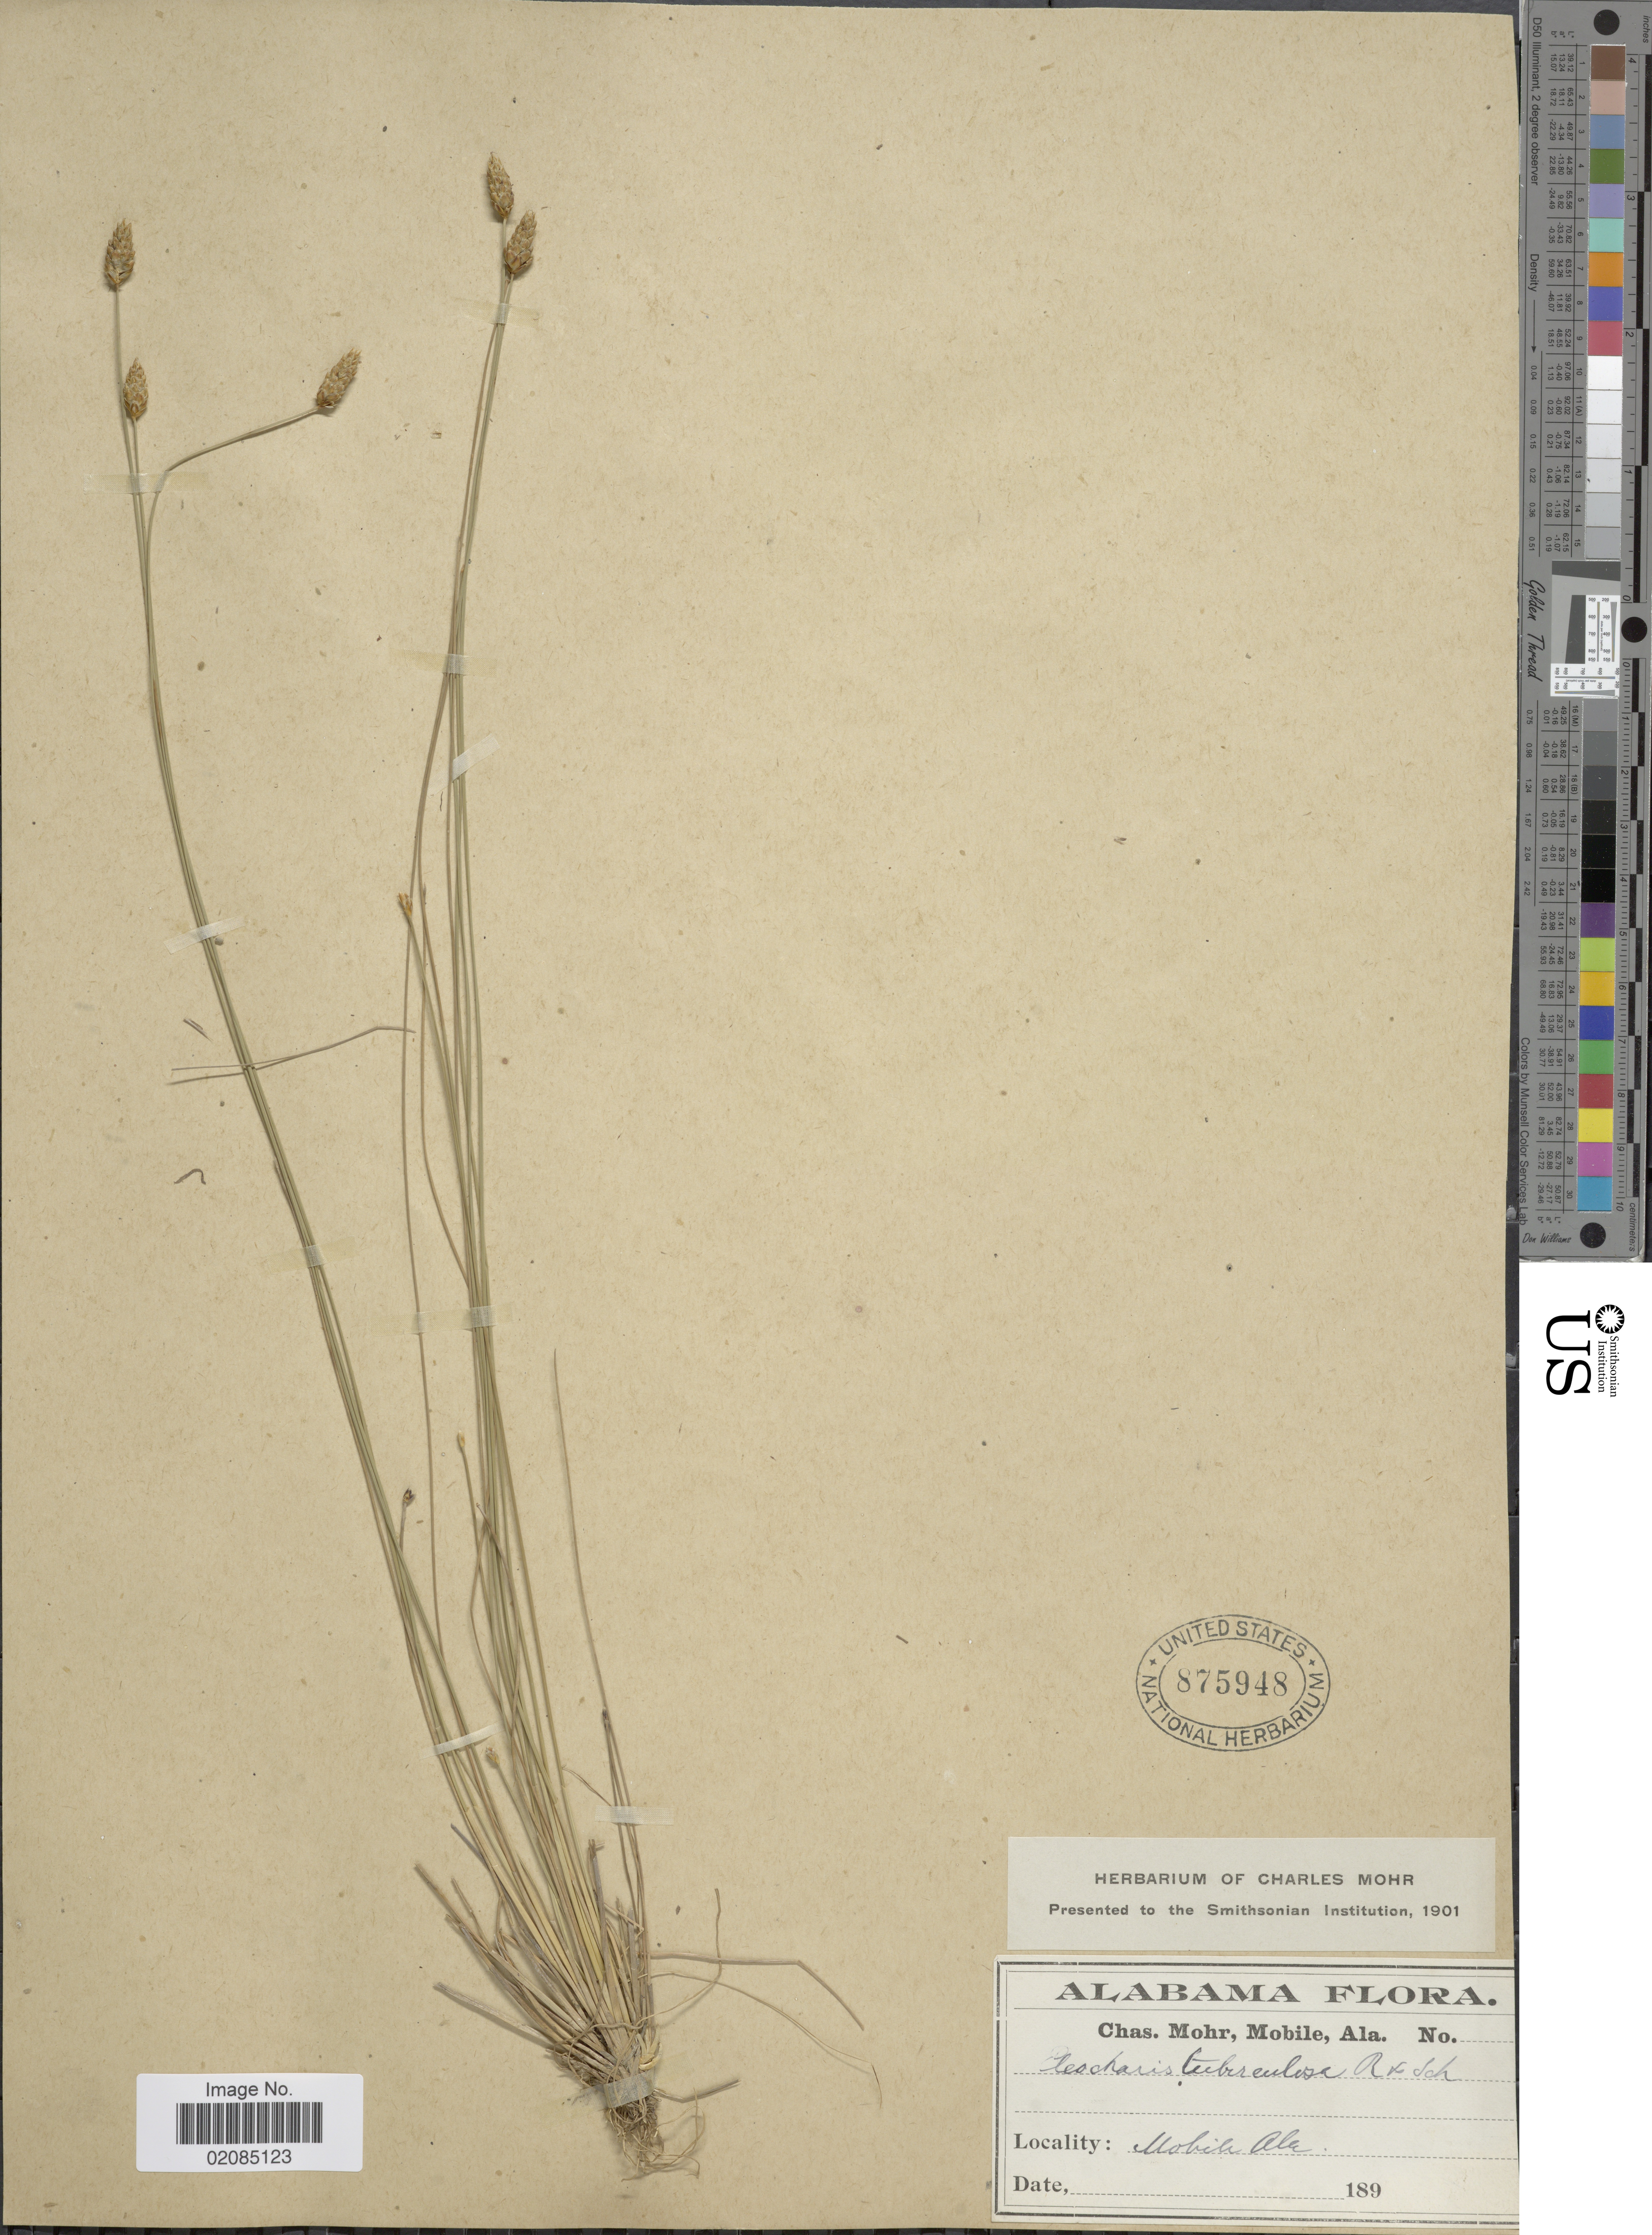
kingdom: Plantae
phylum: Tracheophyta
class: Liliopsida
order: Poales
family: Cyperaceae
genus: Eleocharis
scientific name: Eleocharis tuberculosa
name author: (Michx.) Roem. & Schult.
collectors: C. T. Mohr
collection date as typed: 189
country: United States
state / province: Alabama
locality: Mobile.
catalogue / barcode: US 875948